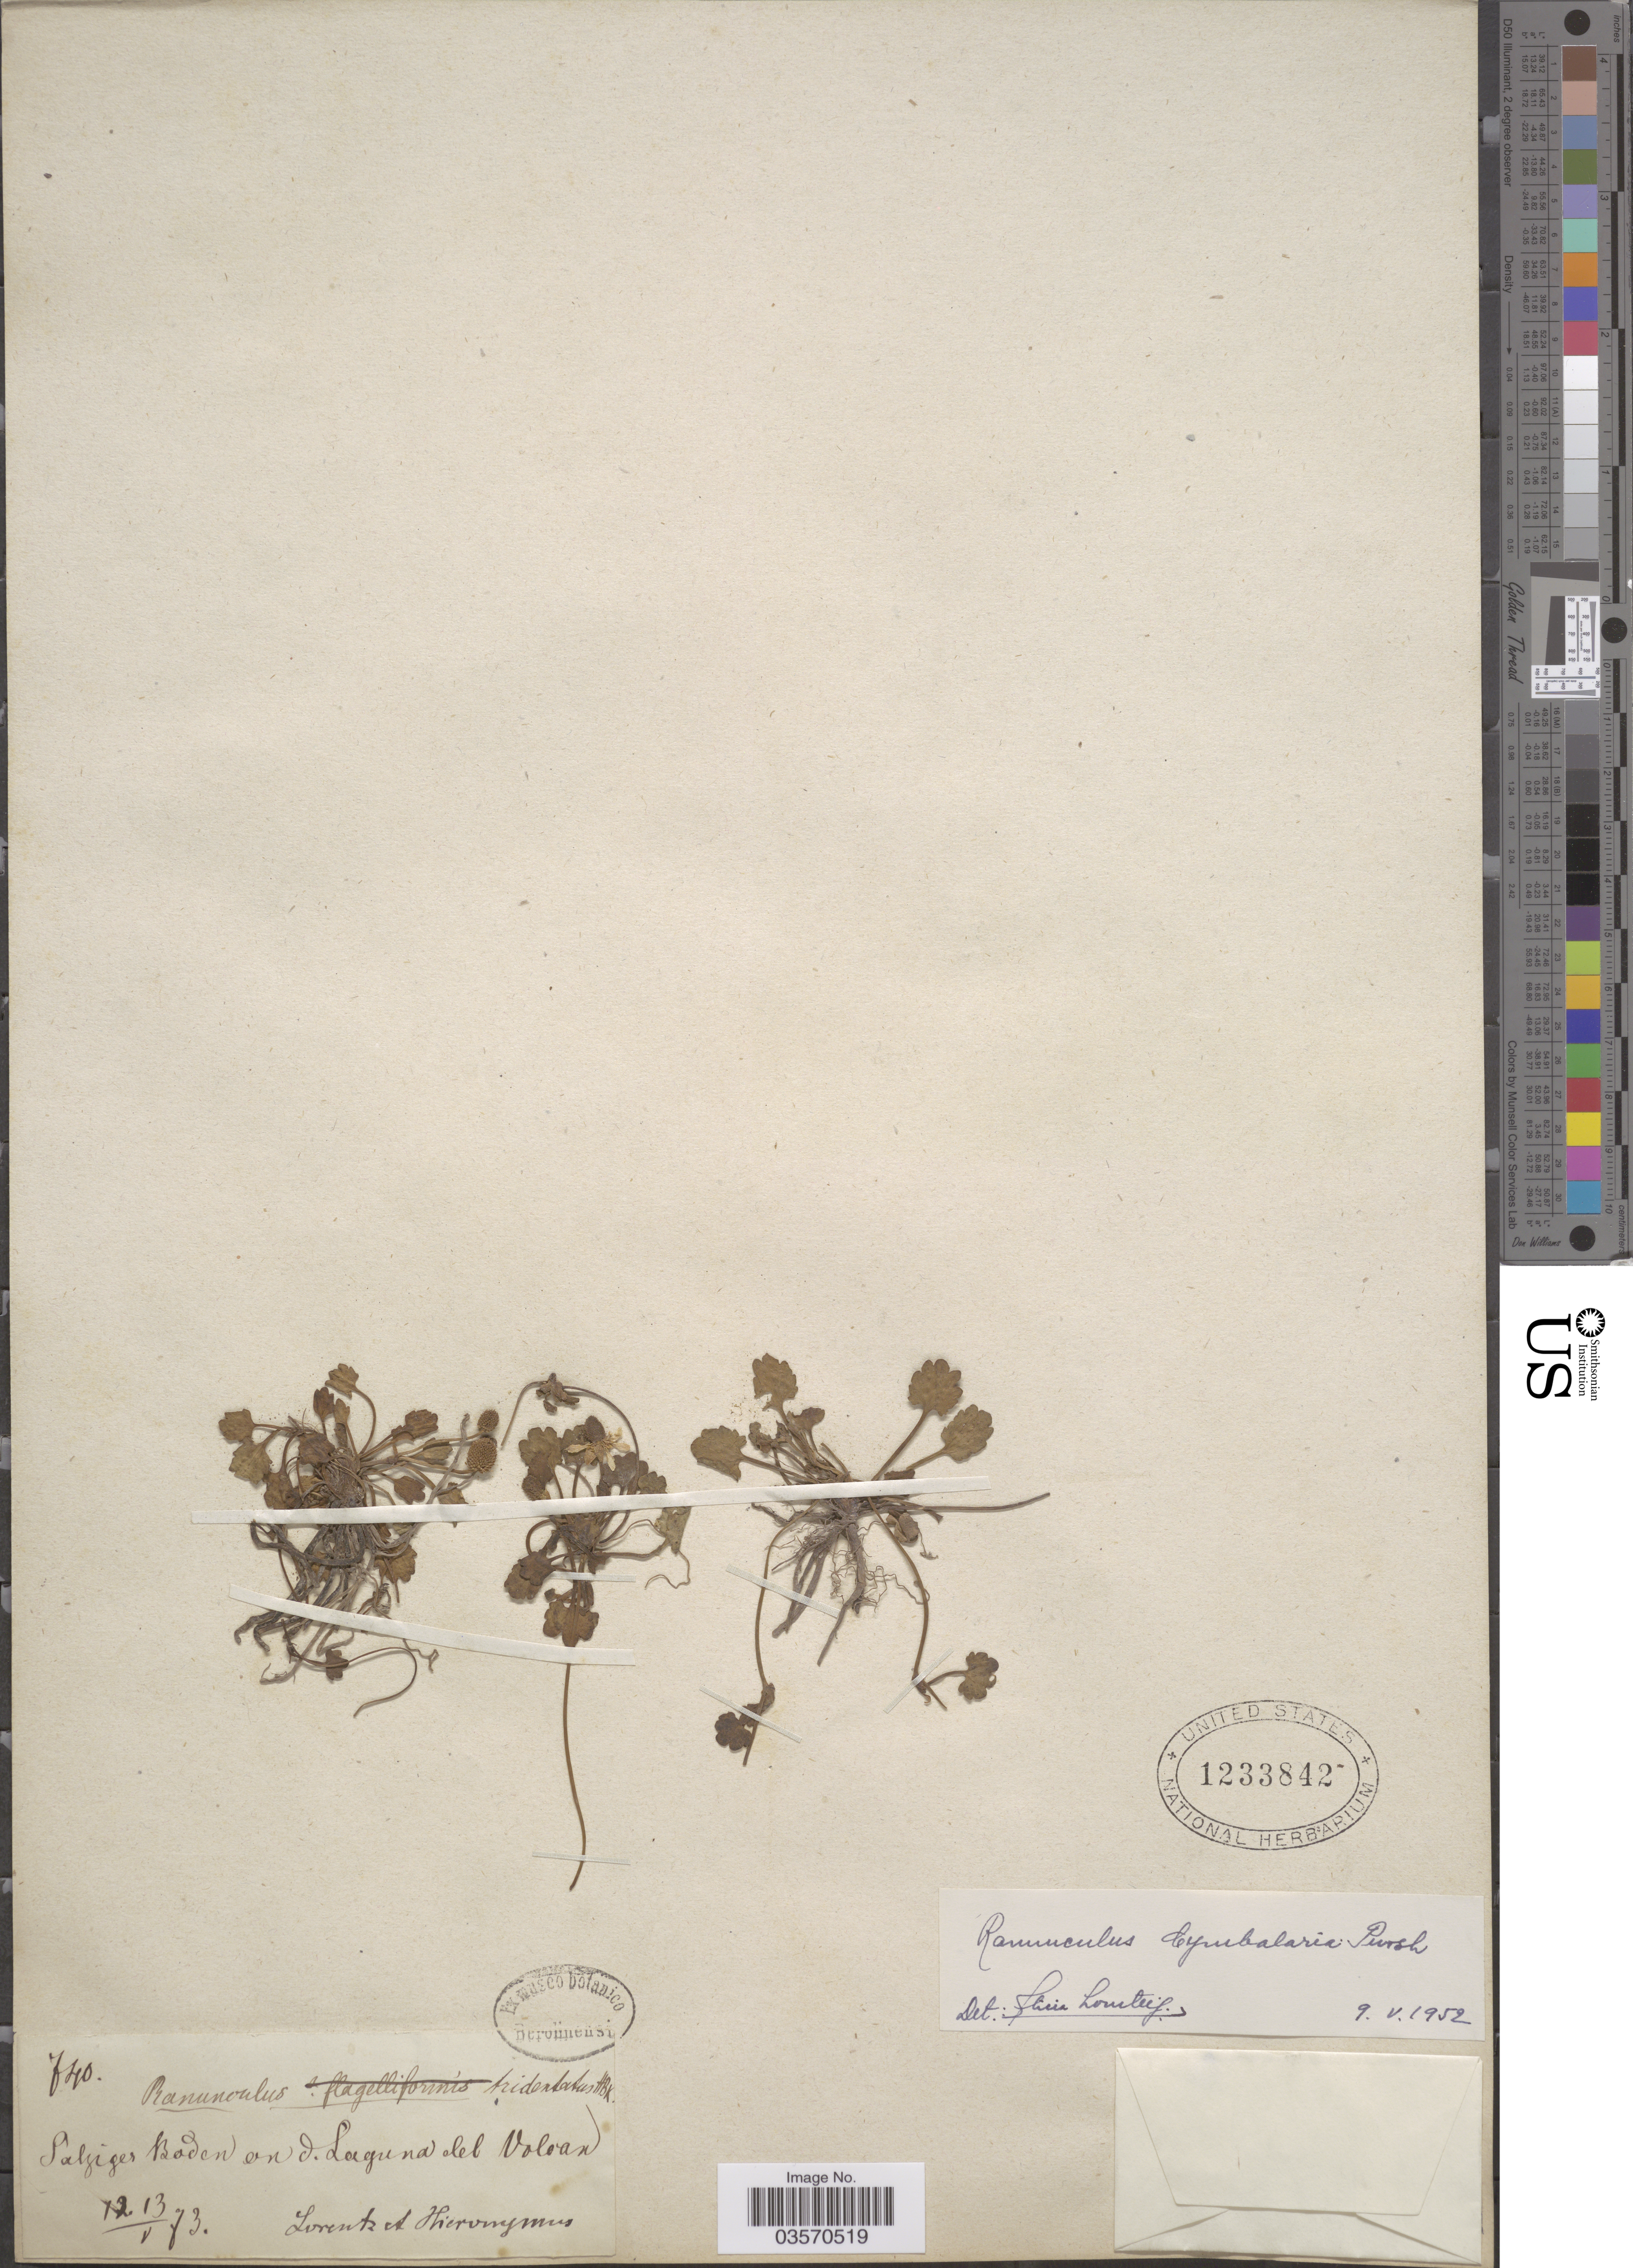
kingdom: Plantae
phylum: Tracheophyta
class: Magnoliopsida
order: Ranunculales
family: Ranunculaceae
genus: Halerpestes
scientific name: Halerpestes cymbalaria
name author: (Pursh) Greene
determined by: Strong, M. T., (US), Smithsonian Institution - National Museum of Natural History (UNITED STATES)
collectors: -. Lorentz & -. Hieronymus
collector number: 740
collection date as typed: Transcribed d/m/y: 12/5/73 to 13/5/73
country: Bolivia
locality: Salziger Baden on d. Laguna del Volcan.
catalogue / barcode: US 1233842